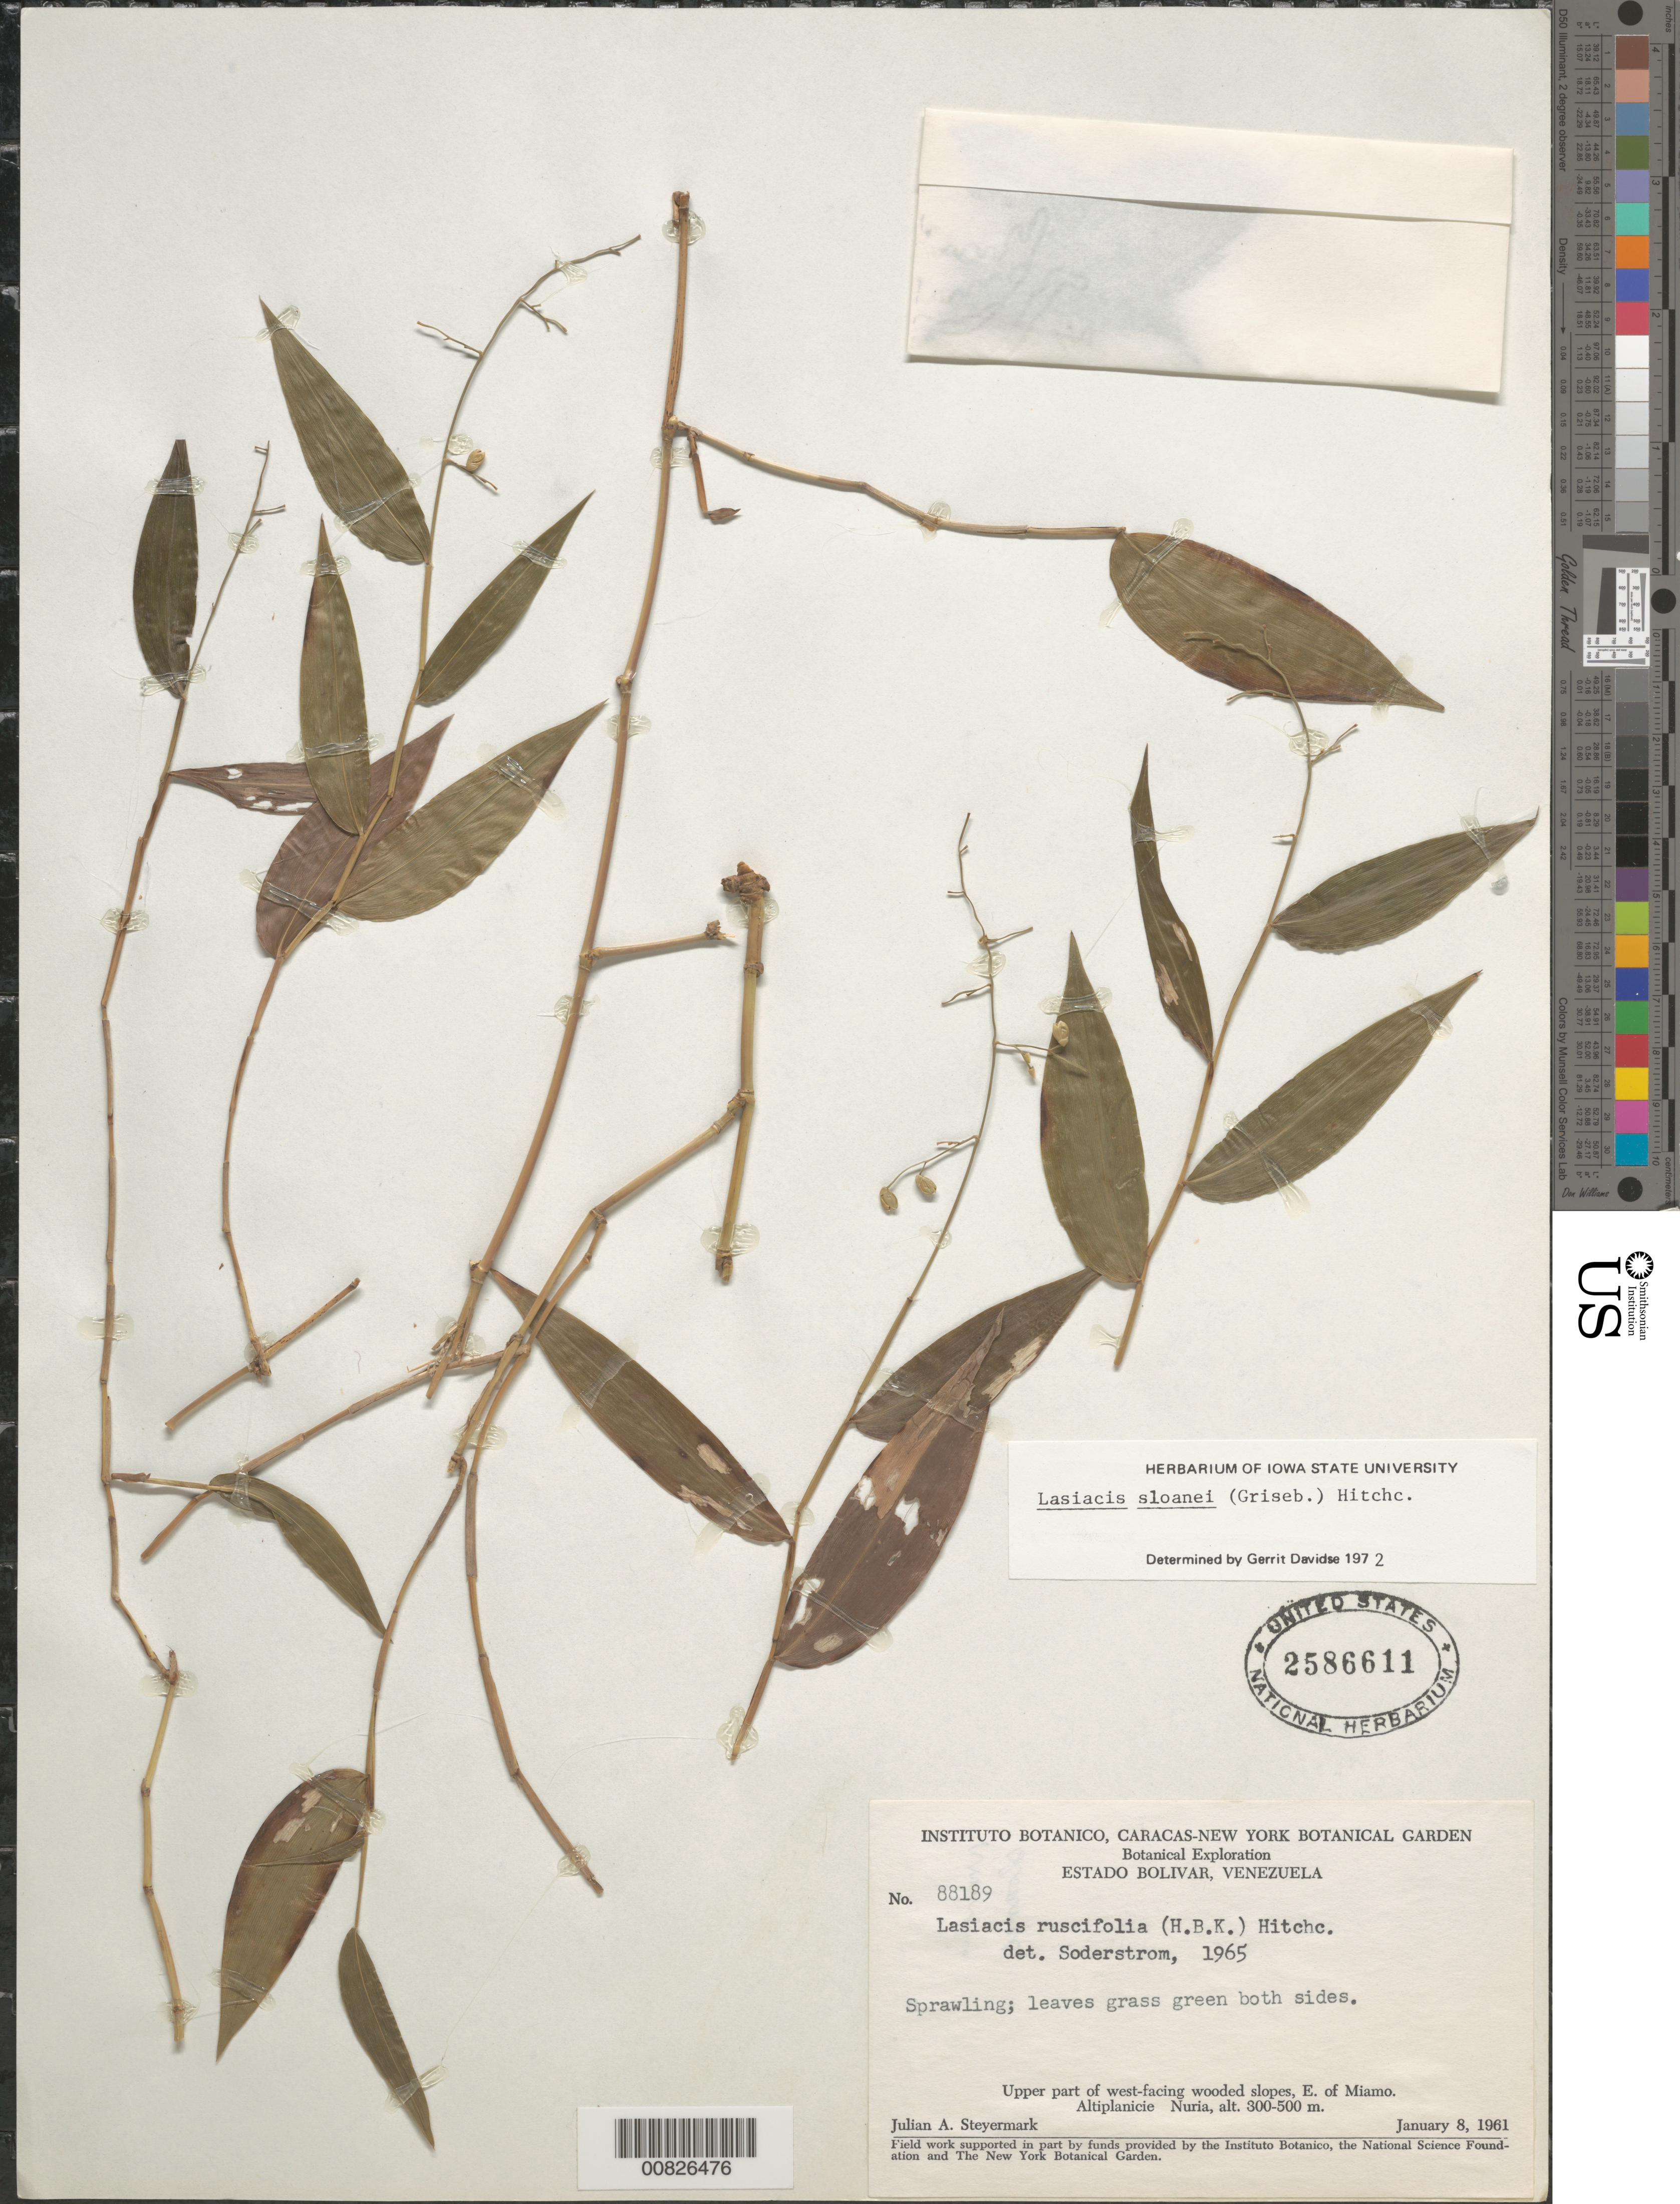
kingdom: Plantae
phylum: Tracheophyta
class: Liliopsida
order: Poales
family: Poaceae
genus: Lasiacis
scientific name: Lasiacis sloanei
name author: (Griseb.) Hitchc.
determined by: Davidse, Gerrit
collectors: J. Steyermark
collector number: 88189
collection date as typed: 8-Jan-61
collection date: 1961-01-08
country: Venezuela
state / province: Bolívar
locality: Altiplanicie de Nuria, E of Miamo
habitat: Upper part of W-facing wooded slopes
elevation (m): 300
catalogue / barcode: US 2586611